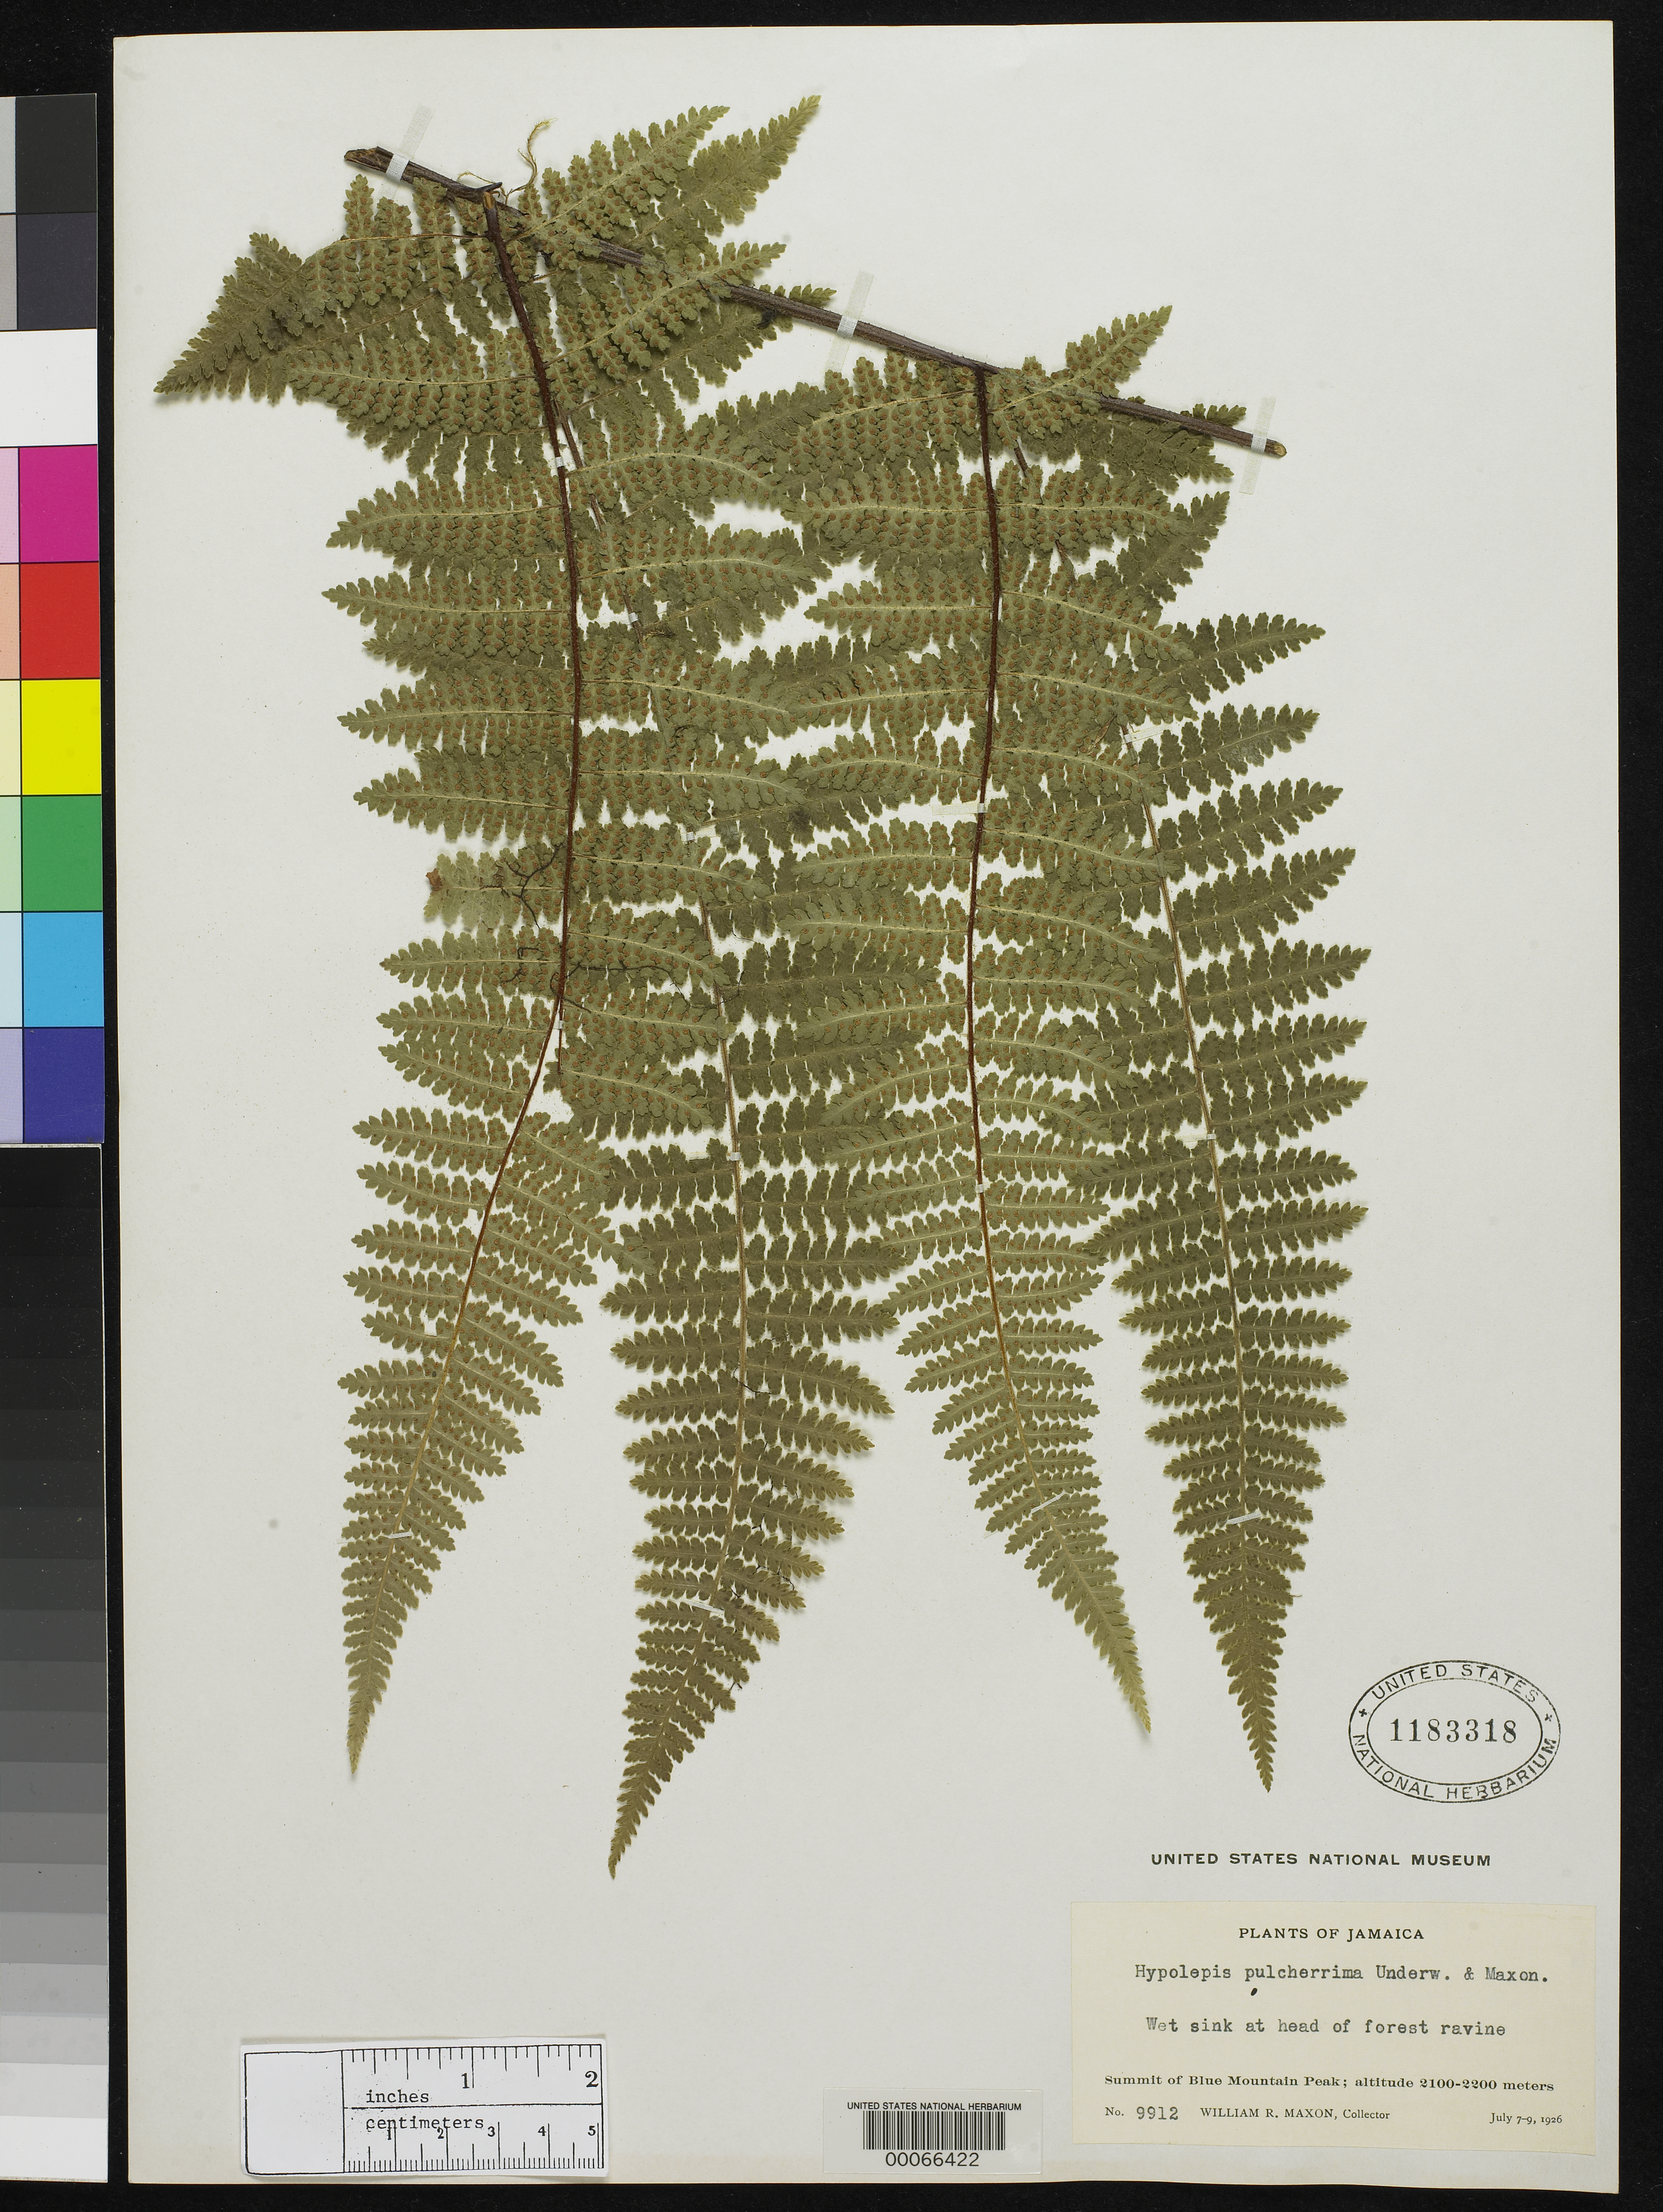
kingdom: Plantae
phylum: Tracheophyta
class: Polypodiopsida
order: Polypodiales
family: Dennstaedtiaceae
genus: Hypolepis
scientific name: Hypolepis pulcherrima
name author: Underw. & Maxon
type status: Syntype; Lectotype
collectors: W. R. Maxon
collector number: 9912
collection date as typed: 07 Jul 1926 to 09 Jul 1926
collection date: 1926-07-07/1926-07-09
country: Jamaica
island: Greater Antilles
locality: Blue Mountain Peak.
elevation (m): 2100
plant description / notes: USNH 1183317 is annotated "1 frond in 4 sheets", the other sheets apparently being 1183318, 1183319, 1183320 (although these sheets are not annotated); 1183317 is also the only sheet annotated by Lellinger (1976) as "lectotype". If considered one specimen mounted on 4 sheets then all 4 sheets comprise the lectotype, rather than the first being the lectotype and the rest being isolectotypes. Neither the original publication nor lectotypification by Lellinger indicate that the specimen is mounted on multiple sheets, but see Schwartsburg & Prado 2014 (Acta Bot. Brasil. 28(2): 2013), where they (illegitimately?) re-designated the lectotype as Jenman 72 (K).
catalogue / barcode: US 1183318